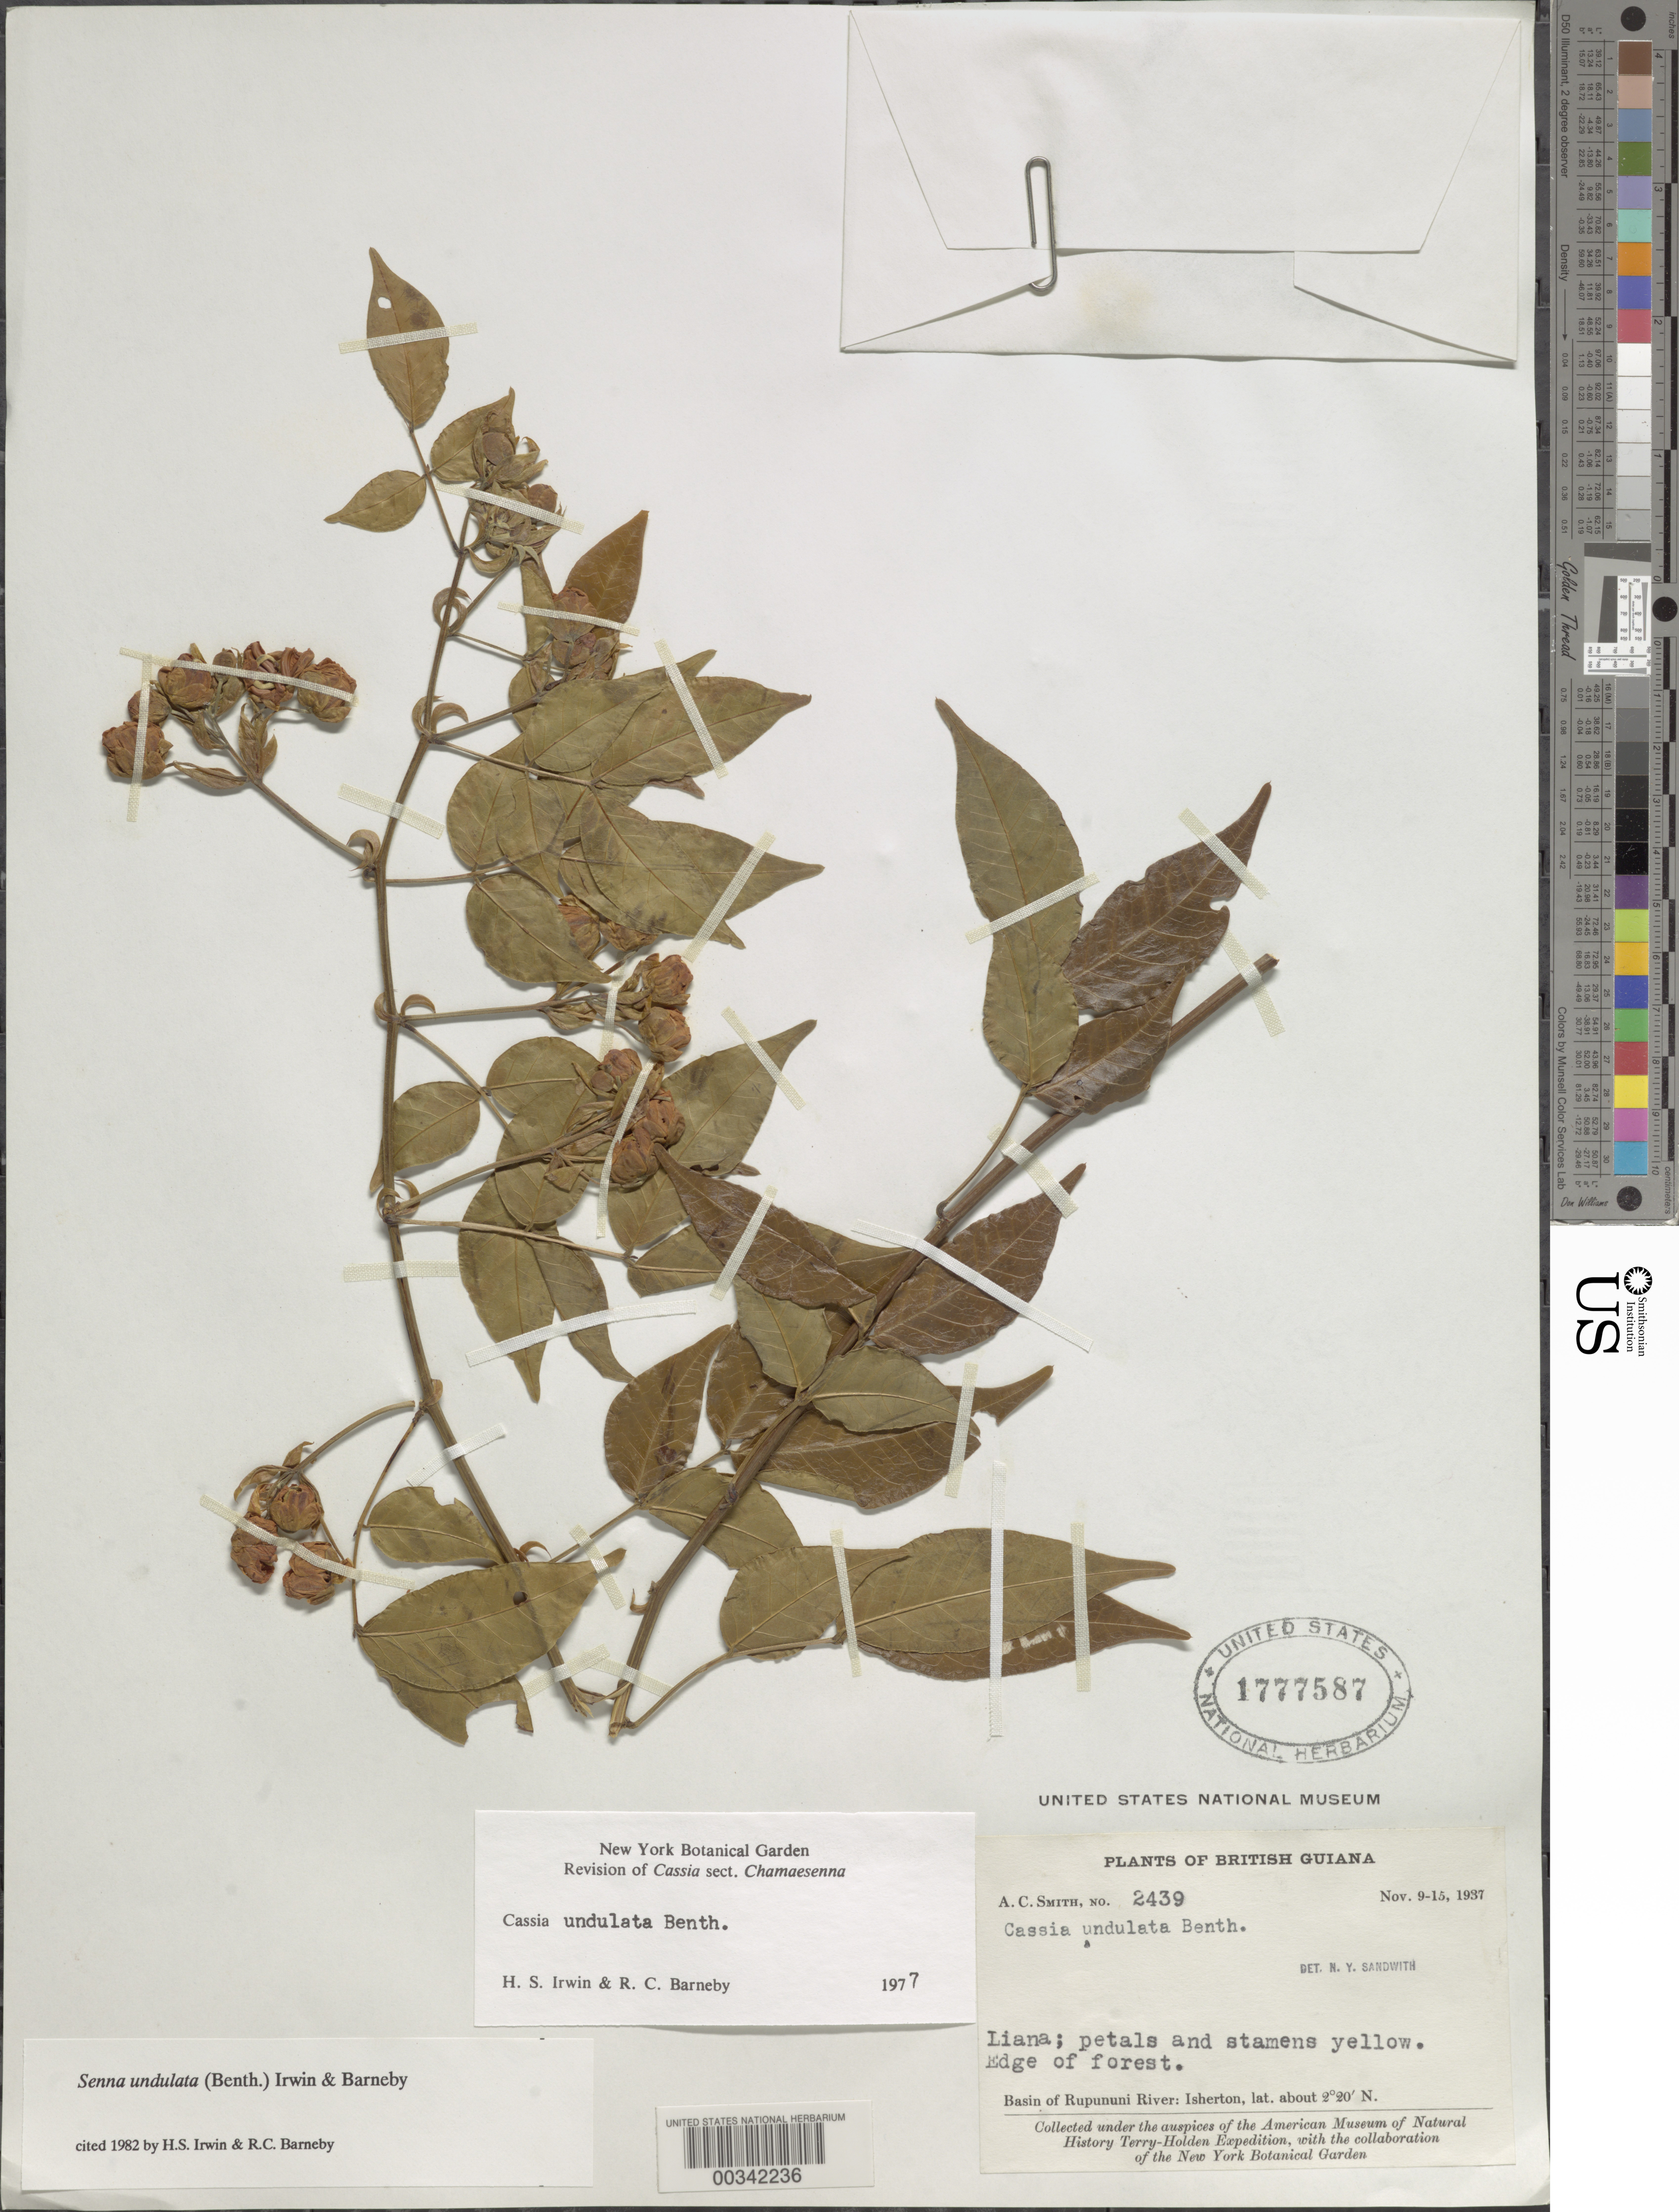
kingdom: Plantae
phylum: Tracheophyta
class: Magnoliopsida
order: Fabales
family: Fabaceae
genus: Senna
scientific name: Senna undulata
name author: (Benth.) H.S. Irwin & Barneby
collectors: A. C. Smith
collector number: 2439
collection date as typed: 09 Nov 1937 to 15 Nov 1937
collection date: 1937-11-09/1937-11-15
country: Guyana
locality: Basin of rupununi river; isherton (lat/long recorded as: lat=02:20:0:n long=:::)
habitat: Edge of forest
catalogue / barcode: US 1777587